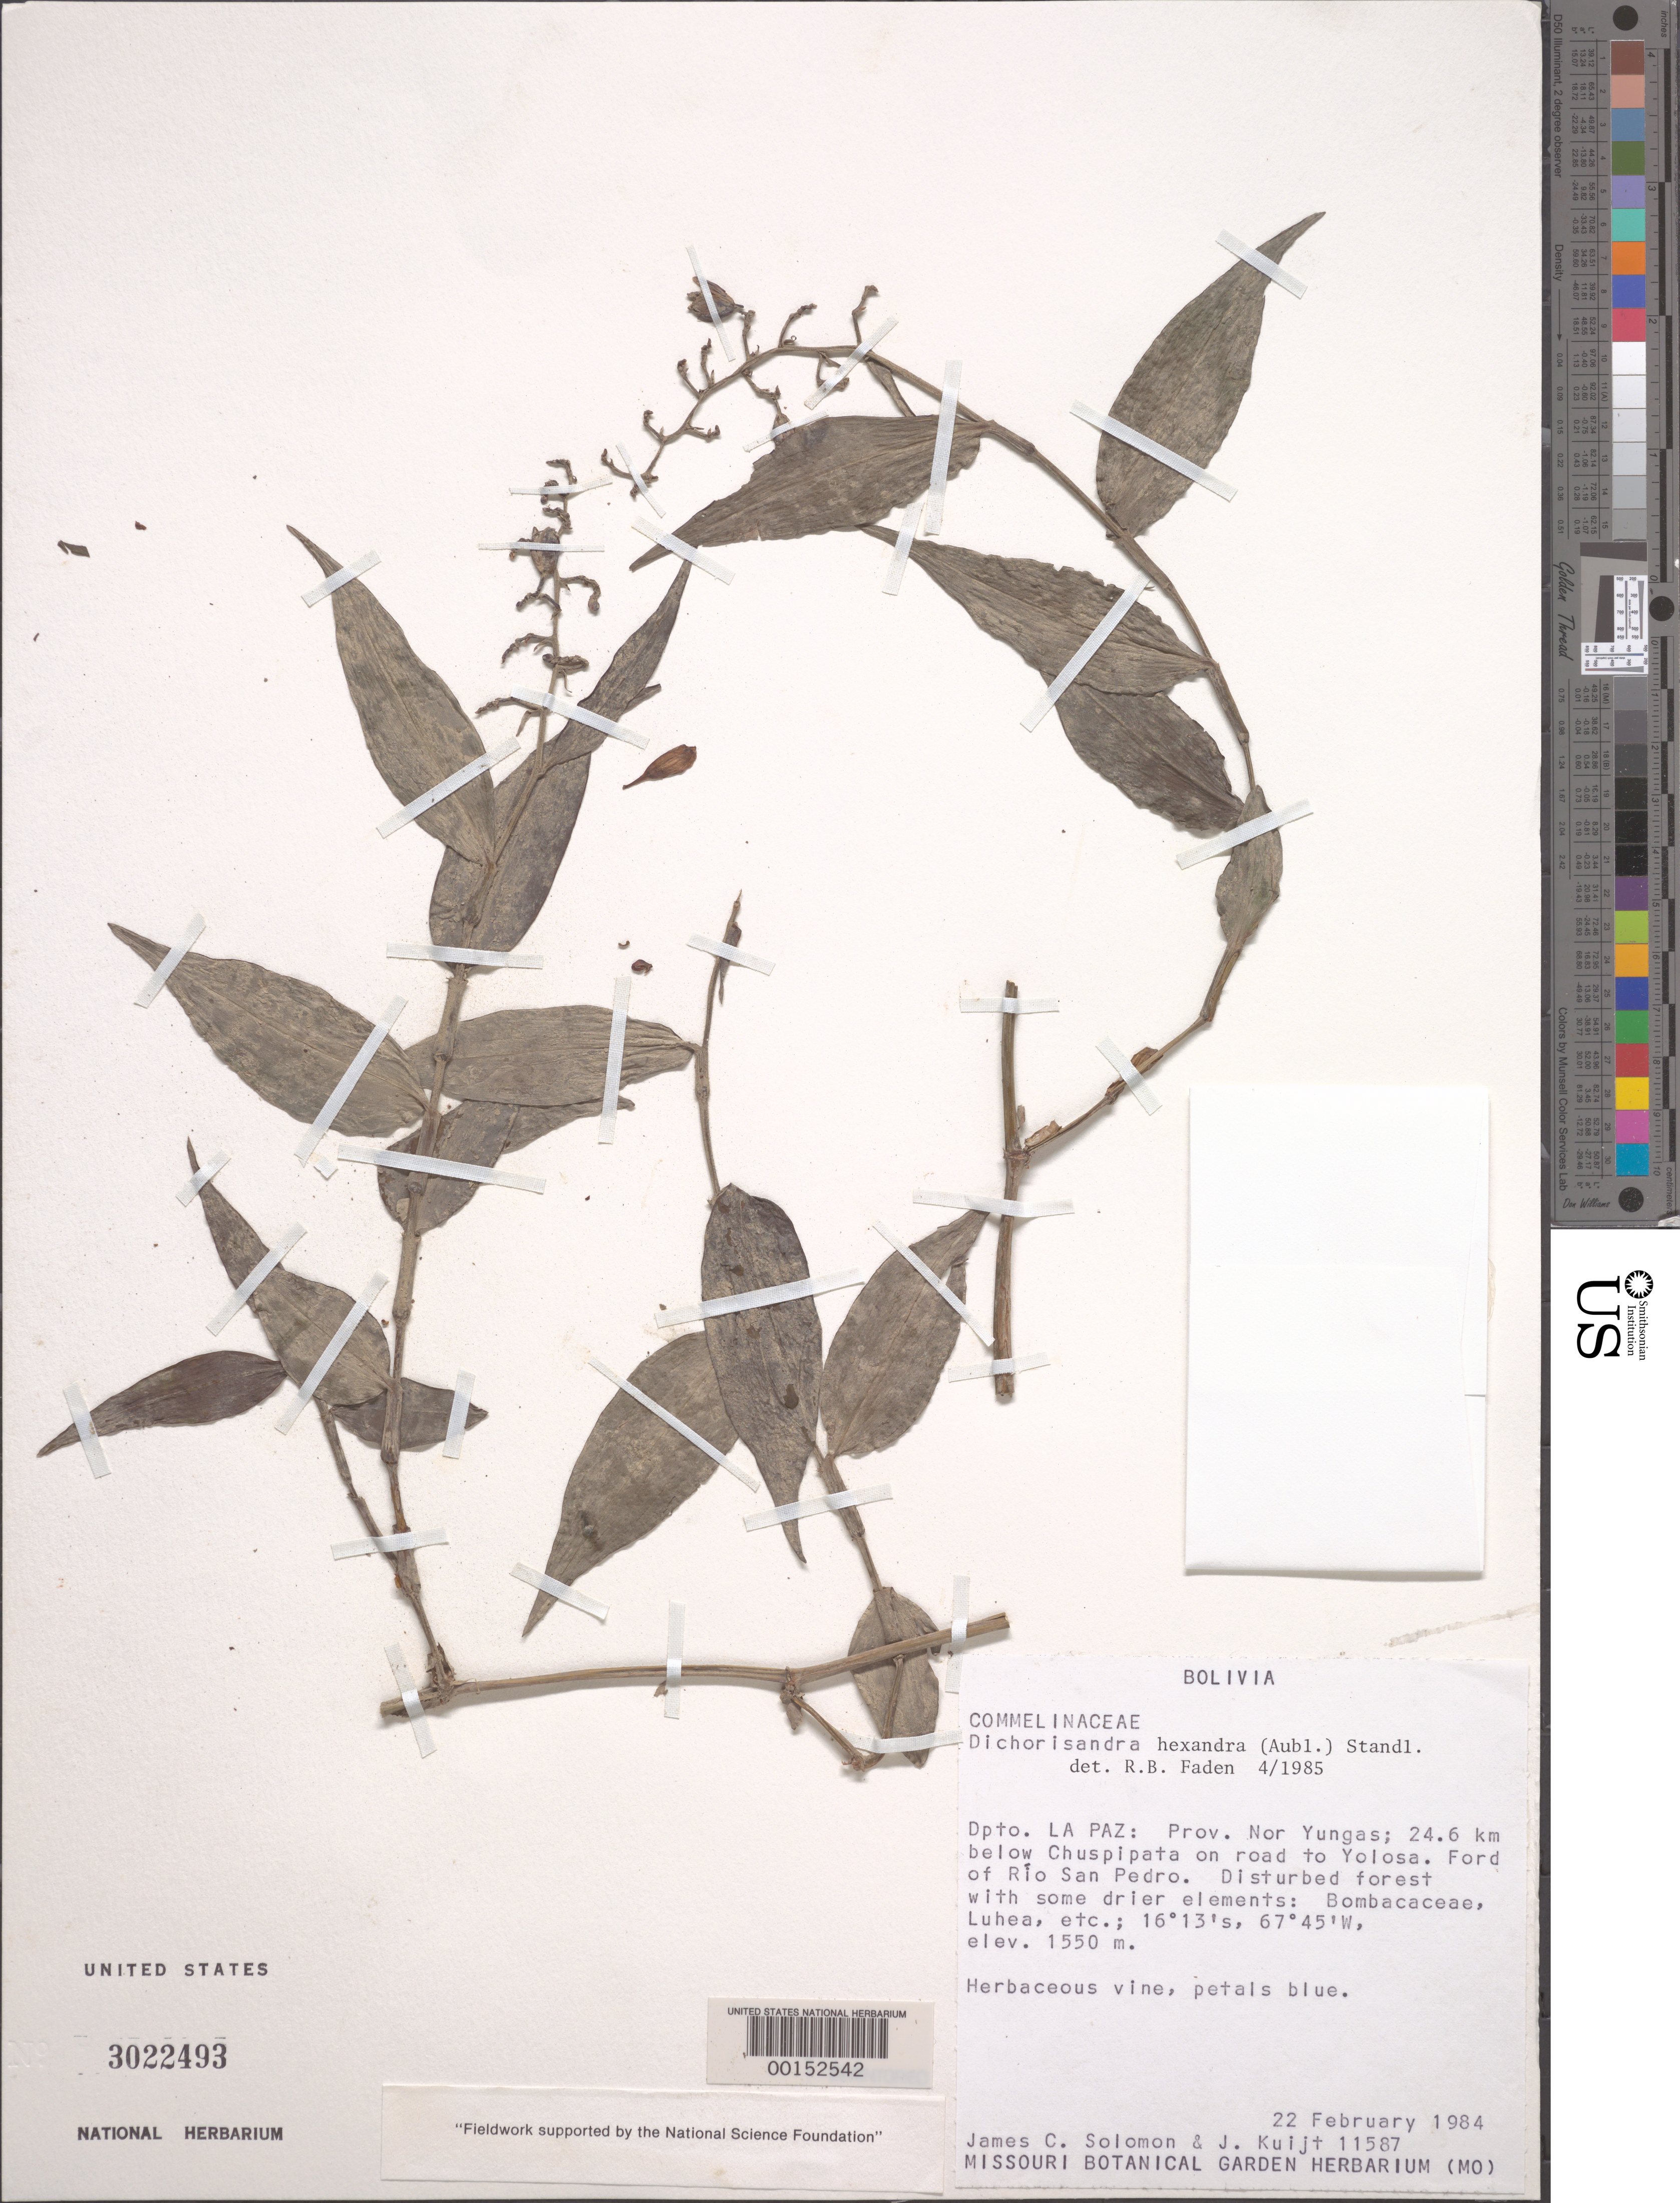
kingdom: Plantae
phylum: Tracheophyta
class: Liliopsida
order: Commelinales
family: Commelinaceae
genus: Dichorisandra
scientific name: Dichorisandra hexandra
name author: (Aubl.) Standl.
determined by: Faden, Robert B., (US), Smithsonian Institution - National Museum of Natural History (UNITED STATES)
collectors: J. C. Solomon & J. Kuijt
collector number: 11587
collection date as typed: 22 Feb 1984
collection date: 1984-02-22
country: Bolivia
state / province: La Paz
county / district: Nor Yungas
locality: Below Chuspipata, near Rio San Pedro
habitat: Dry, disturbed forest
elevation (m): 1550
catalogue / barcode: US 3022493